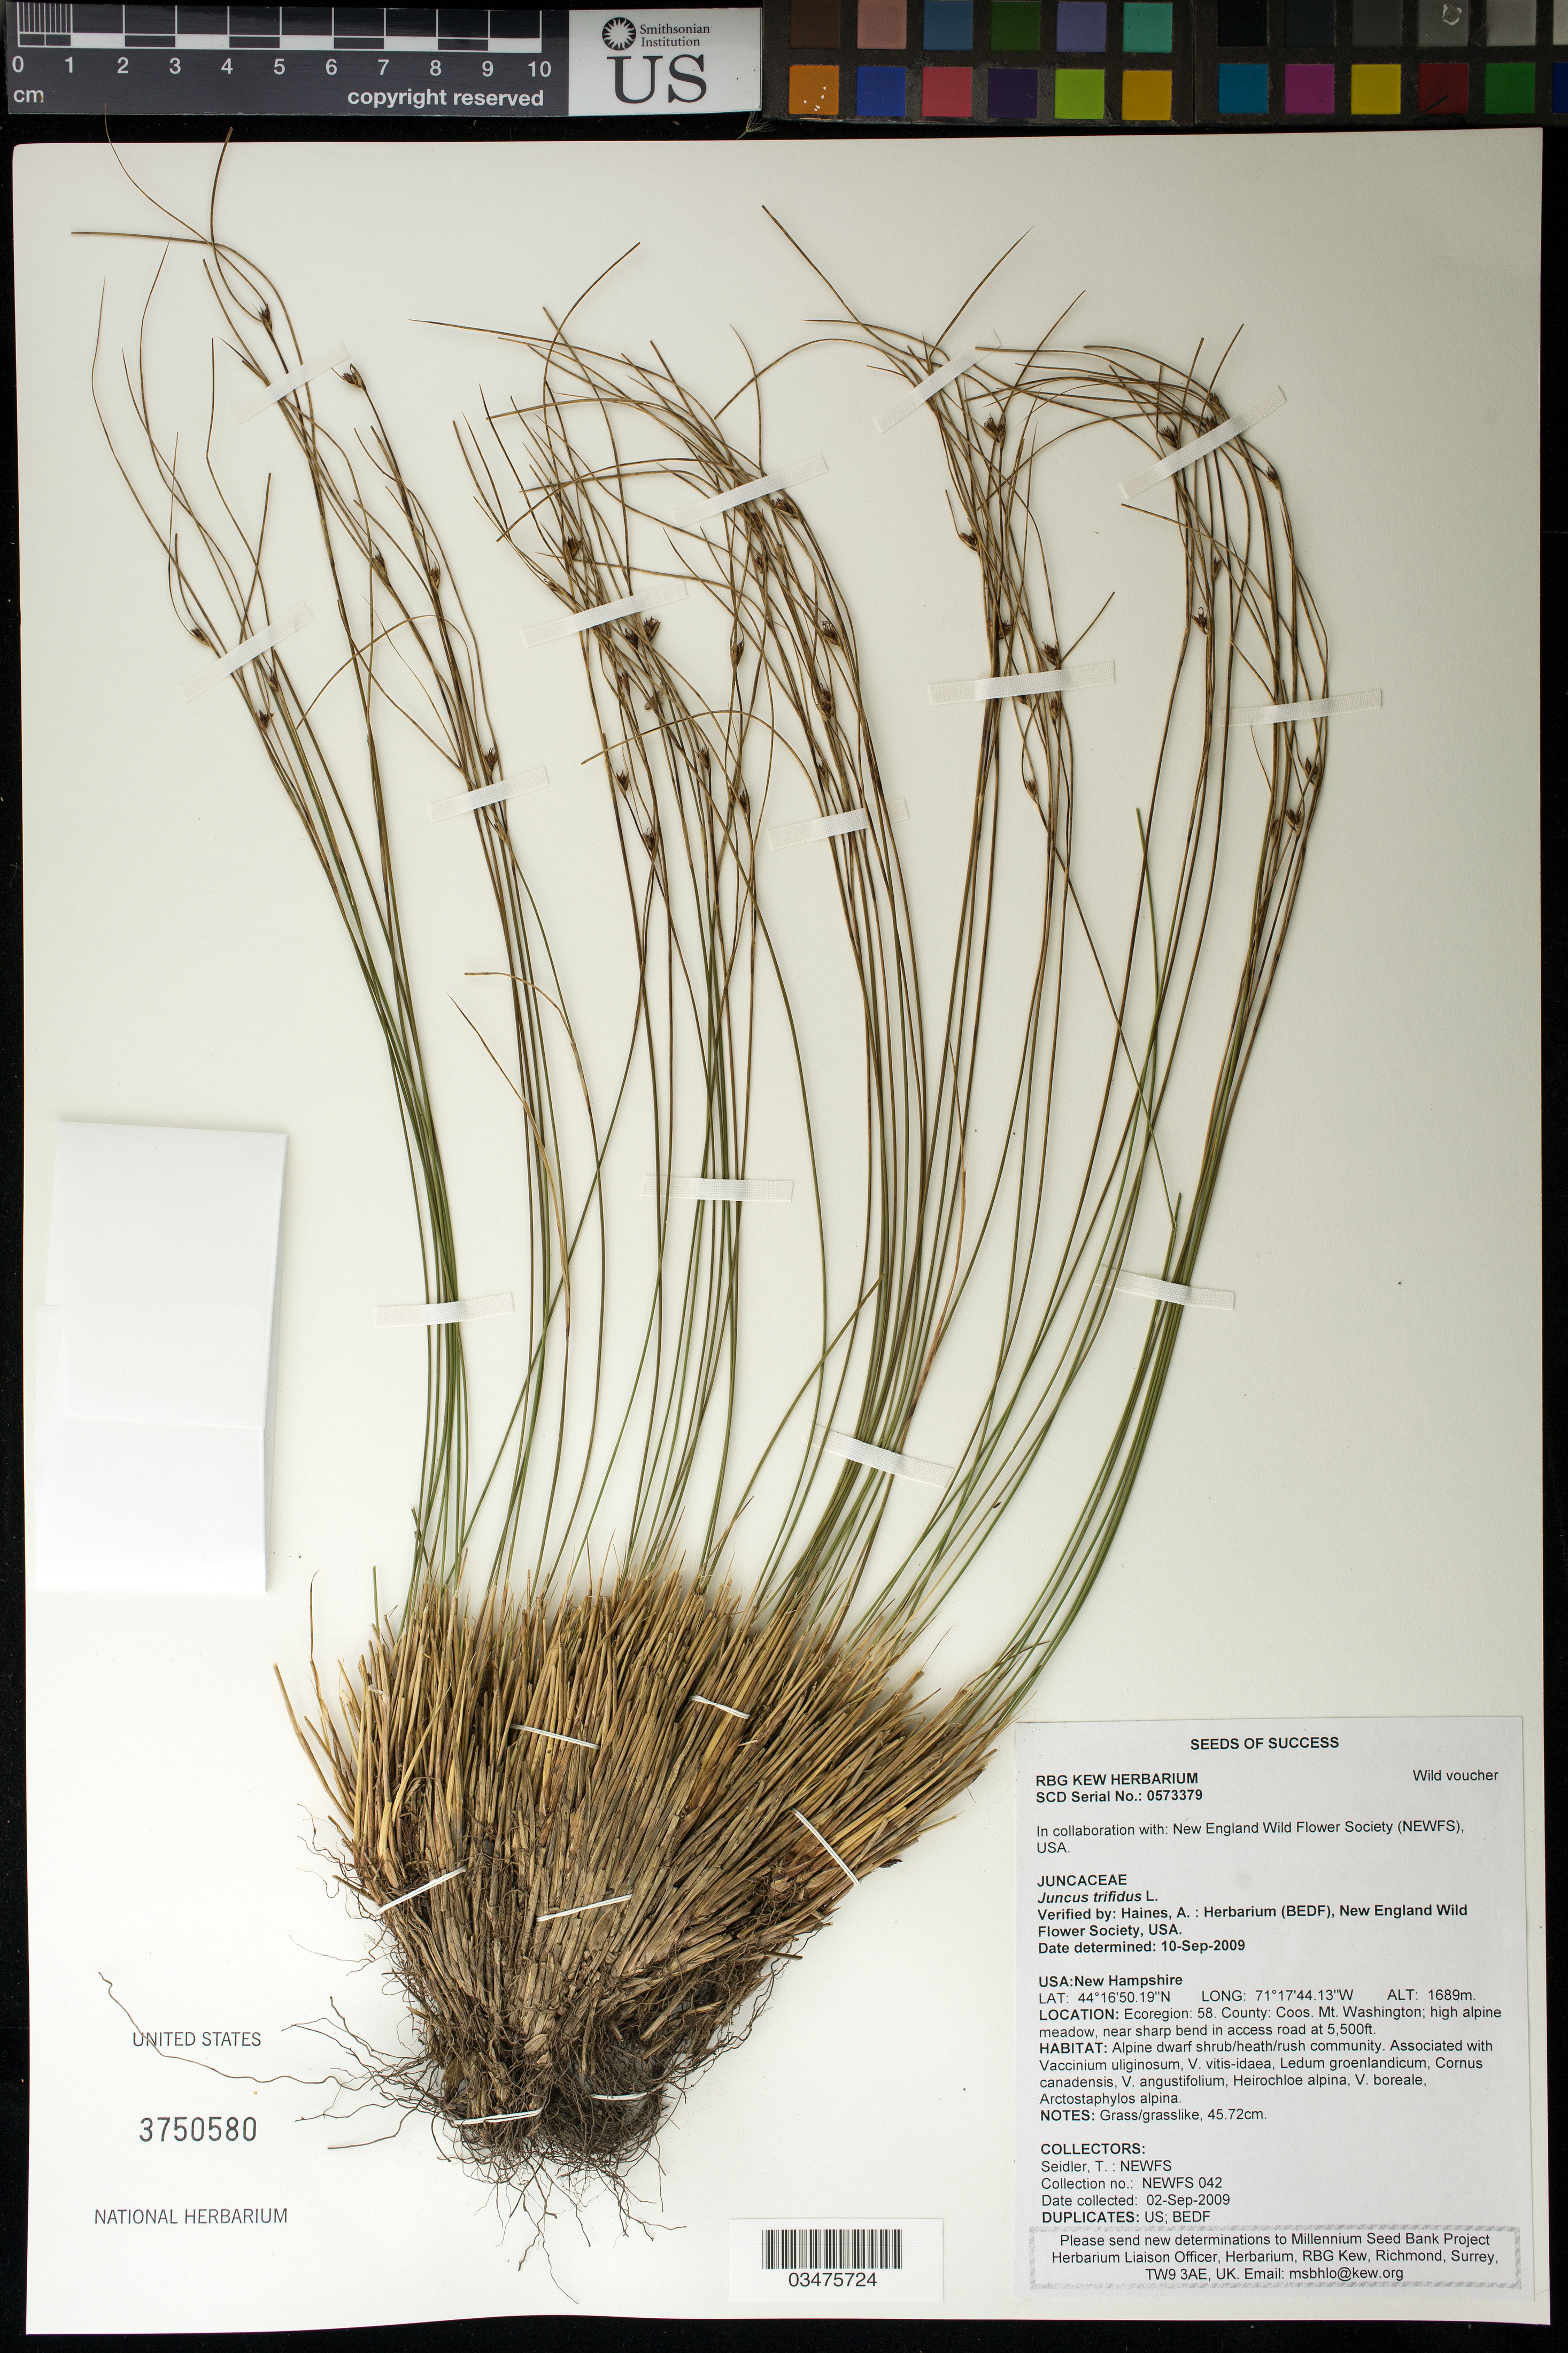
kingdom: Plantae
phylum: Tracheophyta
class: Liliopsida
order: Poales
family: Juncaceae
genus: Juncus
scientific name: Juncus trifidus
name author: L.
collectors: T. Seidler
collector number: NEWFS 042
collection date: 2009-09-02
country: United States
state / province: New Hampshire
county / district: Coos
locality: Mt. Washington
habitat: Alpine dwarf shrub/heath/rush community.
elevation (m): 1689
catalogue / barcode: US 3750580